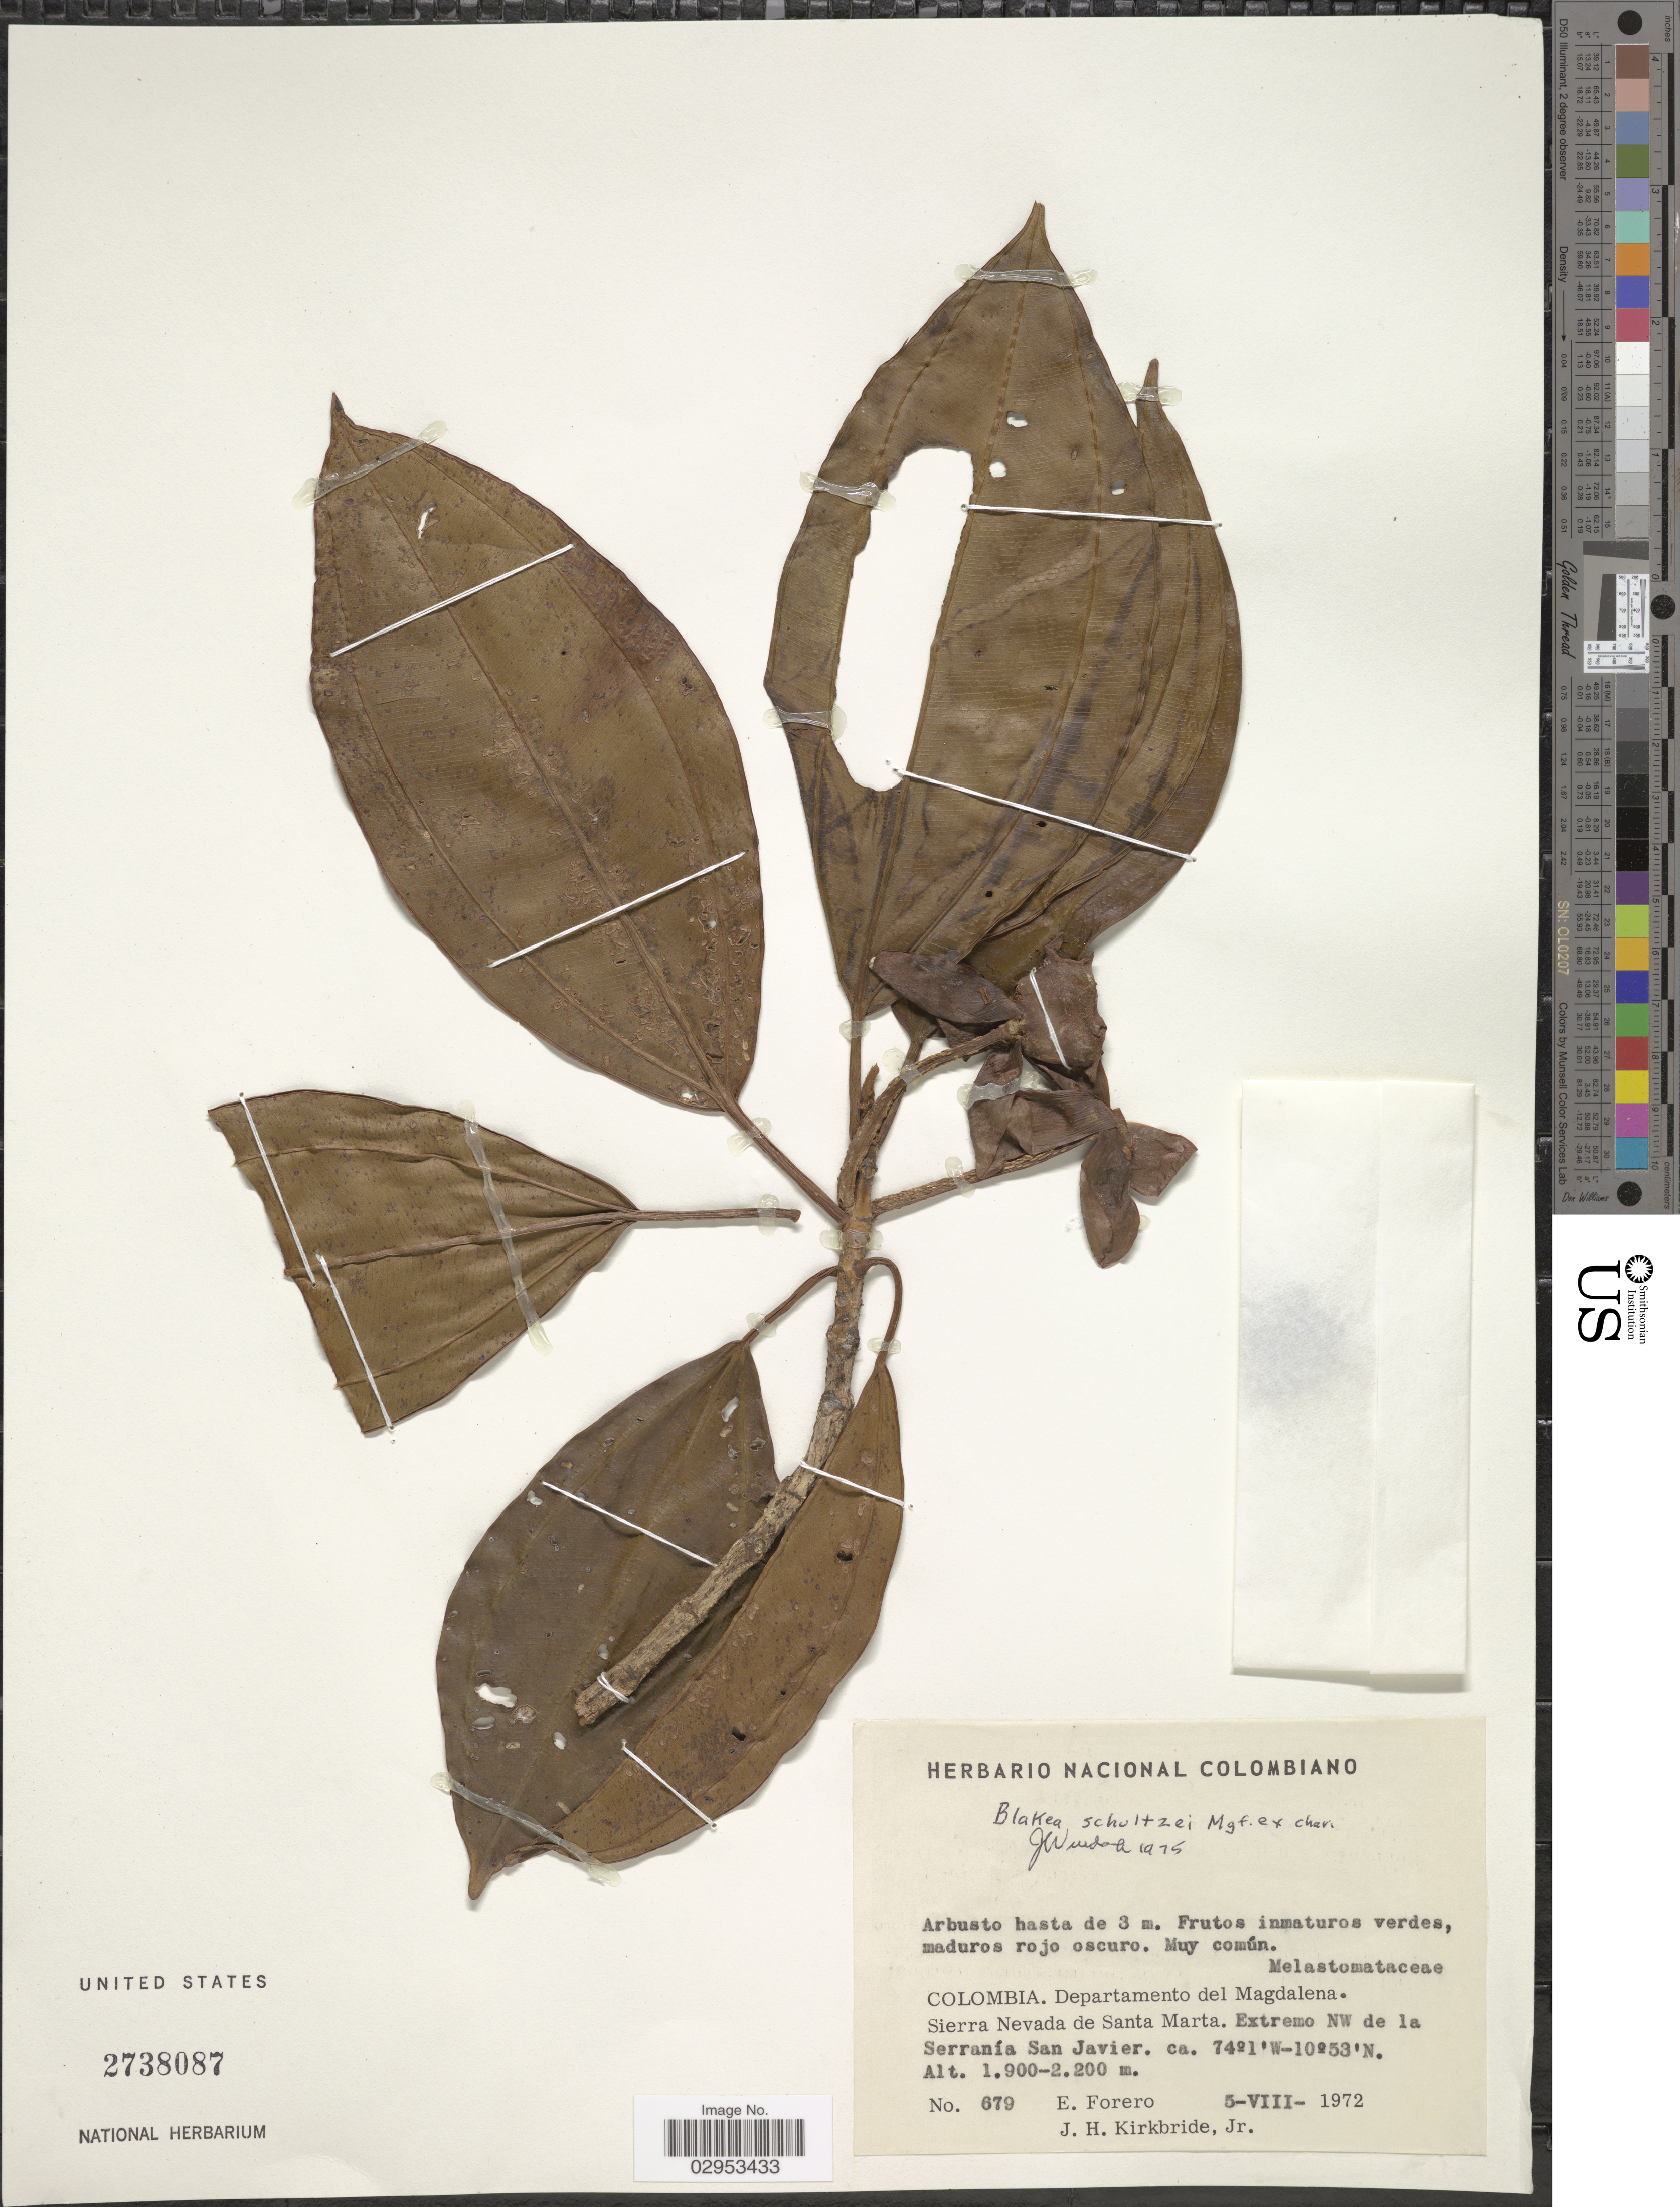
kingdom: Plantae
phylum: Tracheophyta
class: Magnoliopsida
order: Myrtales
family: Melastomataceae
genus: Blakea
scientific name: Blakea schultzei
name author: Markgr.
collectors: E. Forero & J. H. Kirkbride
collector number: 679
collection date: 1972-08-05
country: Colombia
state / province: Magdalena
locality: Departamento del Magdalena. Sierra Nevada de Santa Marta. Extremo NW de la Serranía de Santa Marta. Extremo NW de la Serranía San Javier.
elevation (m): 1900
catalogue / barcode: US 2738087